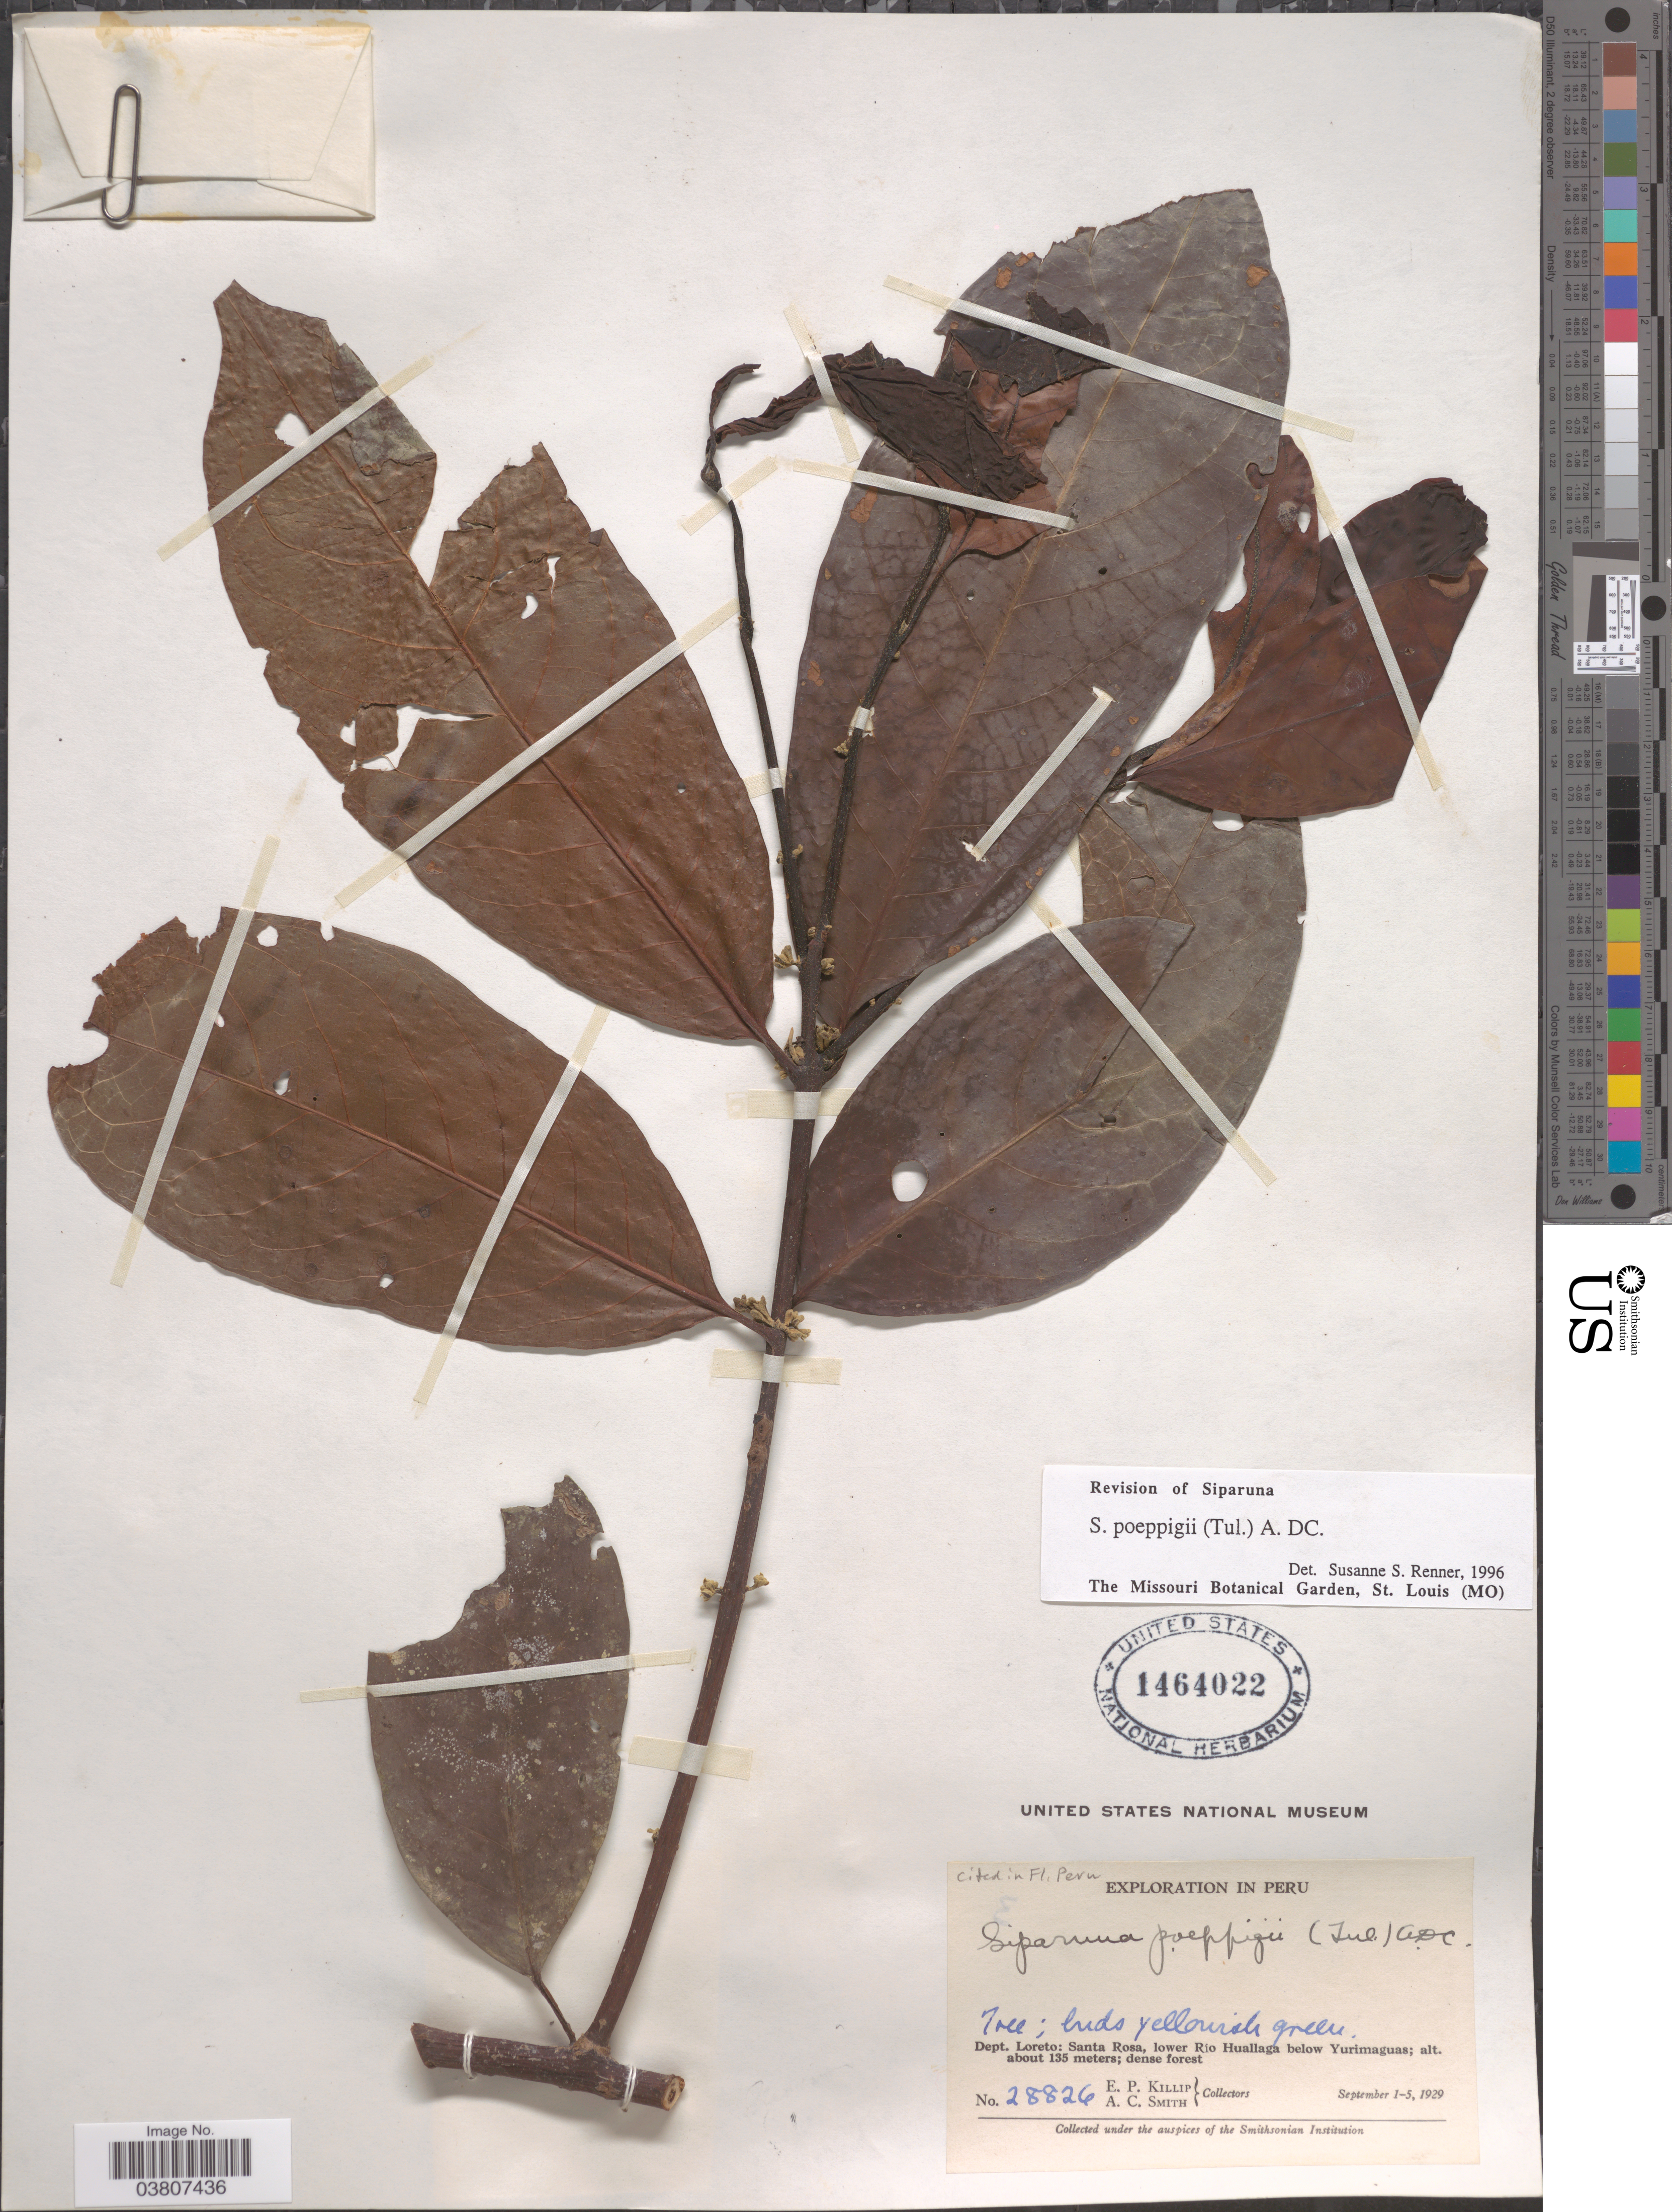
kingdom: Plantae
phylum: Tracheophyta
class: Magnoliopsida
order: Laurales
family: Siparunaceae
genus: Siparuna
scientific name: Siparuna poeppigii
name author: (Tul.) A. DC.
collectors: E. P. Killip & A. C. Smith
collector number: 28826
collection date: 1929-09-01/1929-09-05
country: Peru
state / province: Loreto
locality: Dept. Loreto: Santa Rosa, lower Rio Huallaga below Yurimaguas.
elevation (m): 135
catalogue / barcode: US 1464022